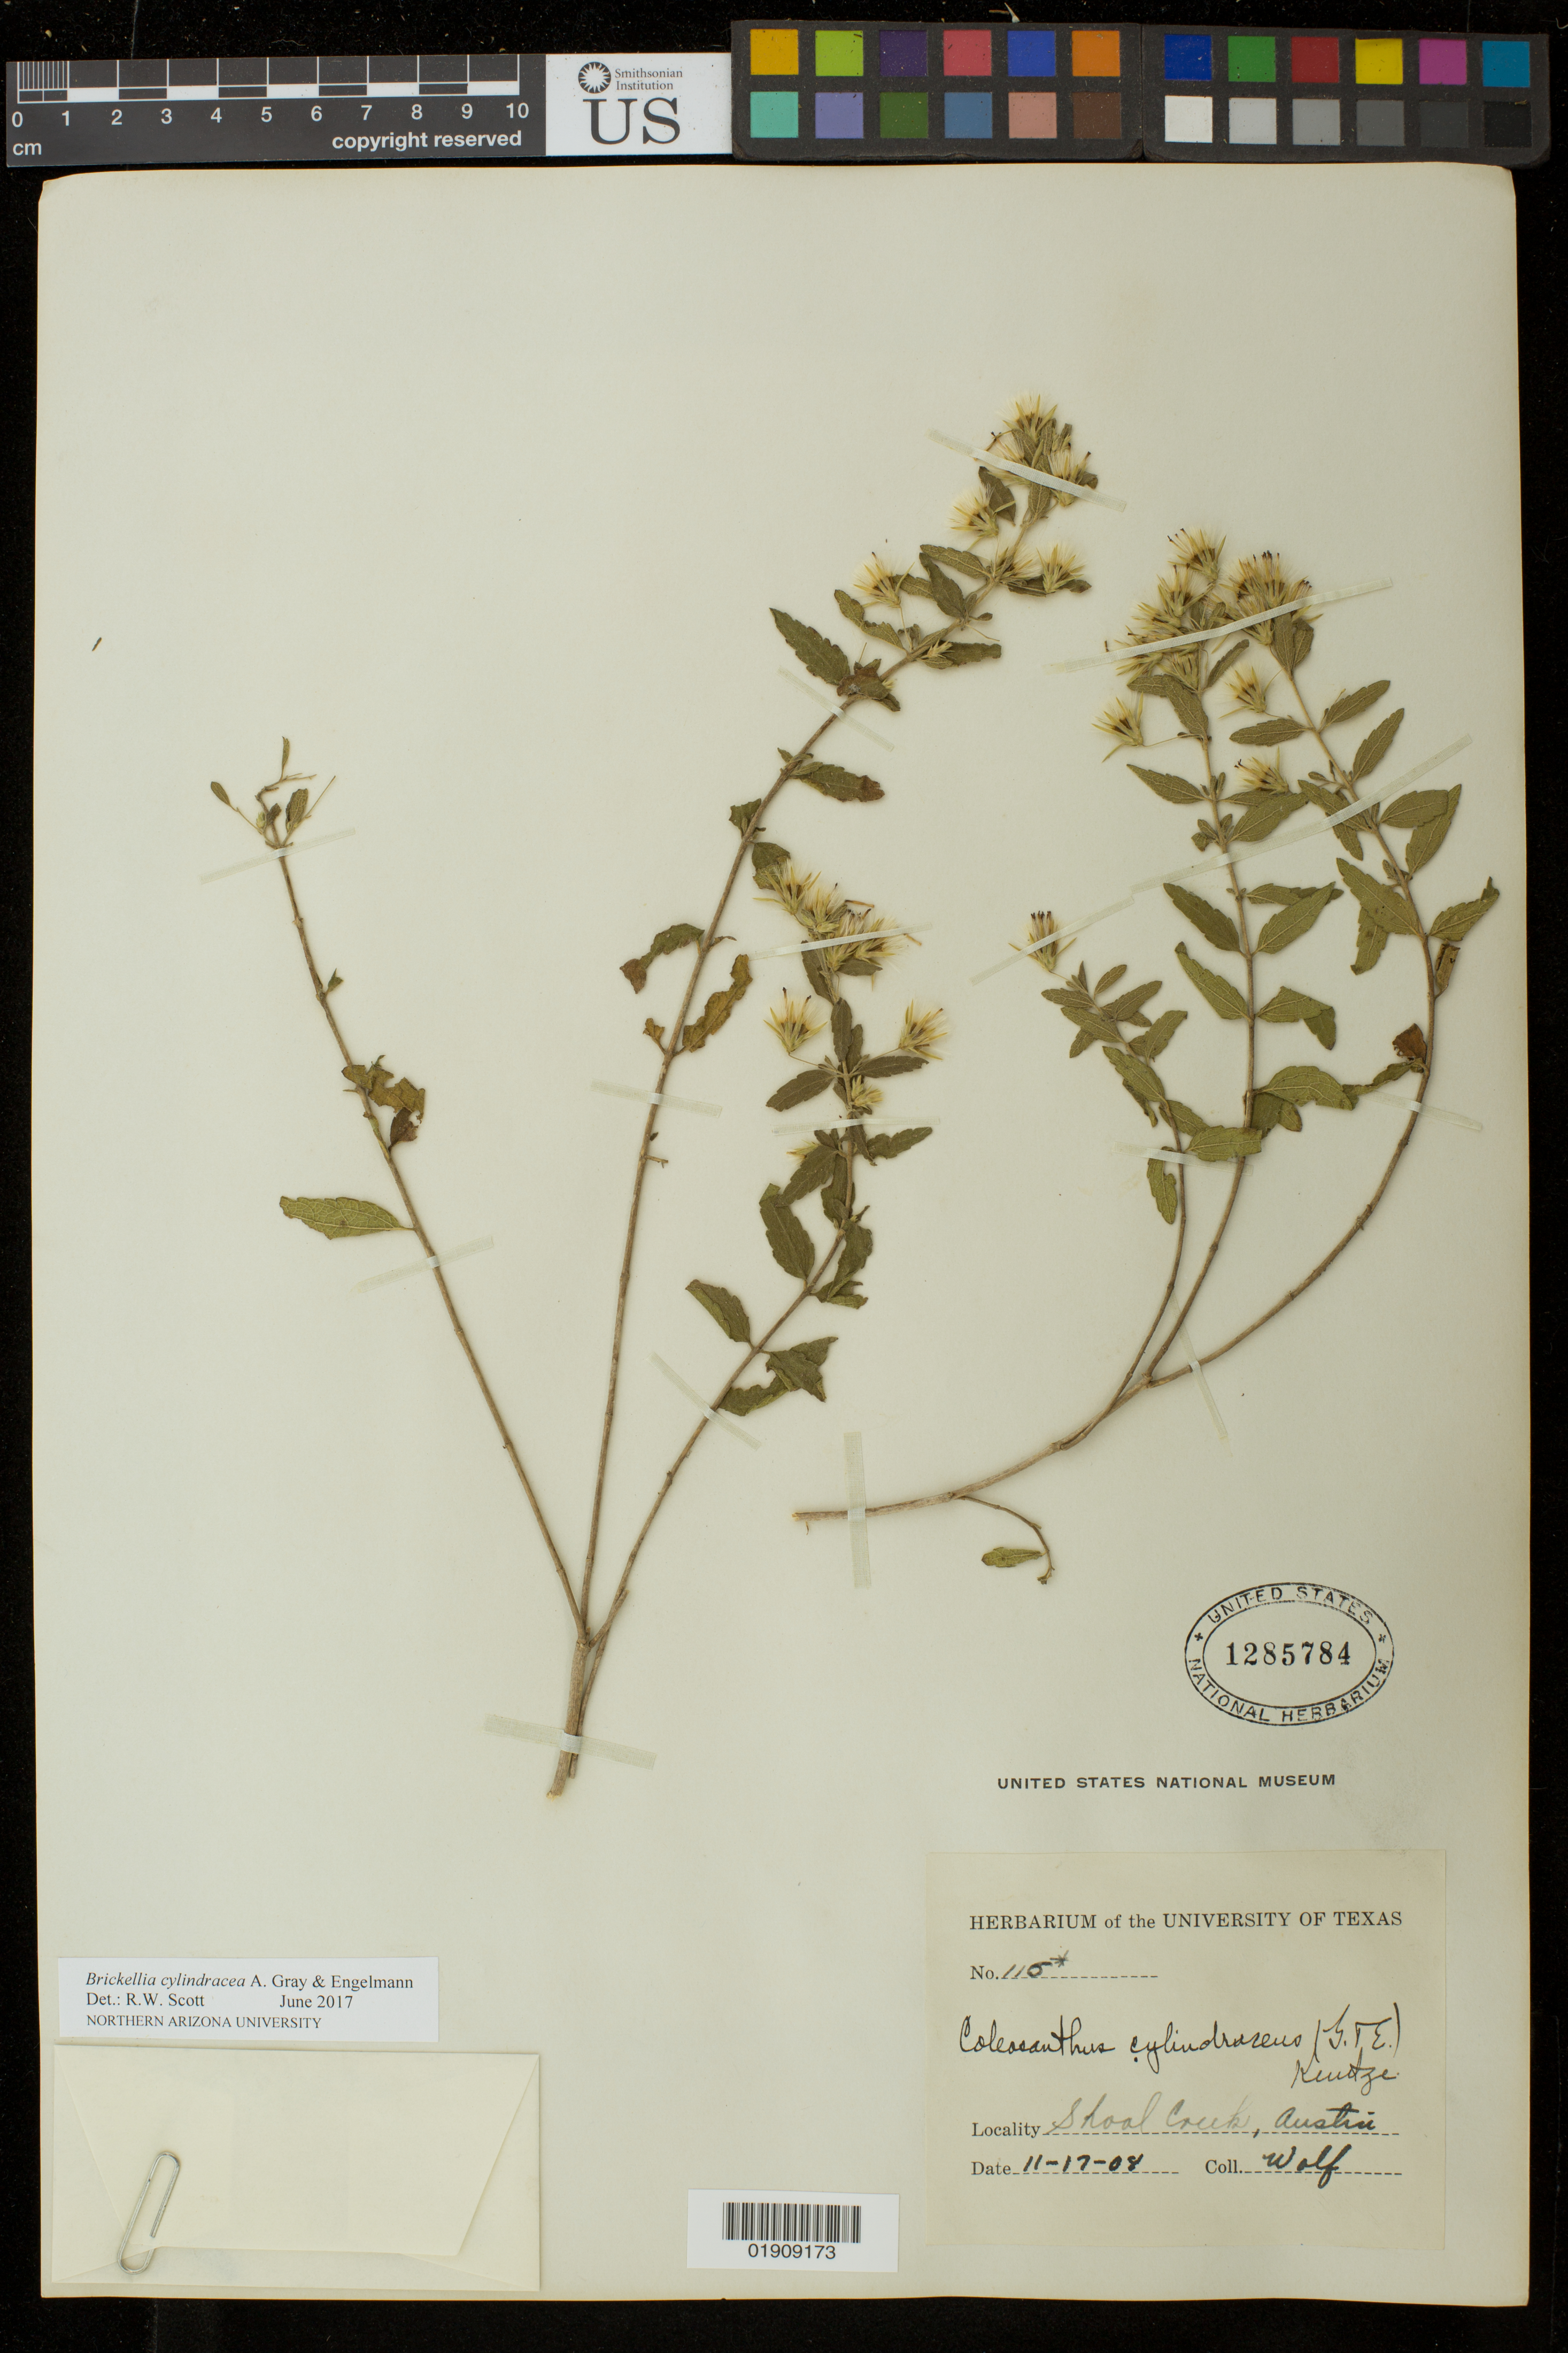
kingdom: Plantae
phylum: Tracheophyta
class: Magnoliopsida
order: Asterales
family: Asteraceae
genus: Brickellia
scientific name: Brickellia cylindracea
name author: A. Gray & Engelm. in A. Gray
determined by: Scott, Randall W., (ASC), Northern Arizona University (UNITED STATES)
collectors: -- Wolf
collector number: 116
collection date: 1908-11-17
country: United States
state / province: Texas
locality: Shoal Creek, Austin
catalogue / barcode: US 1285784